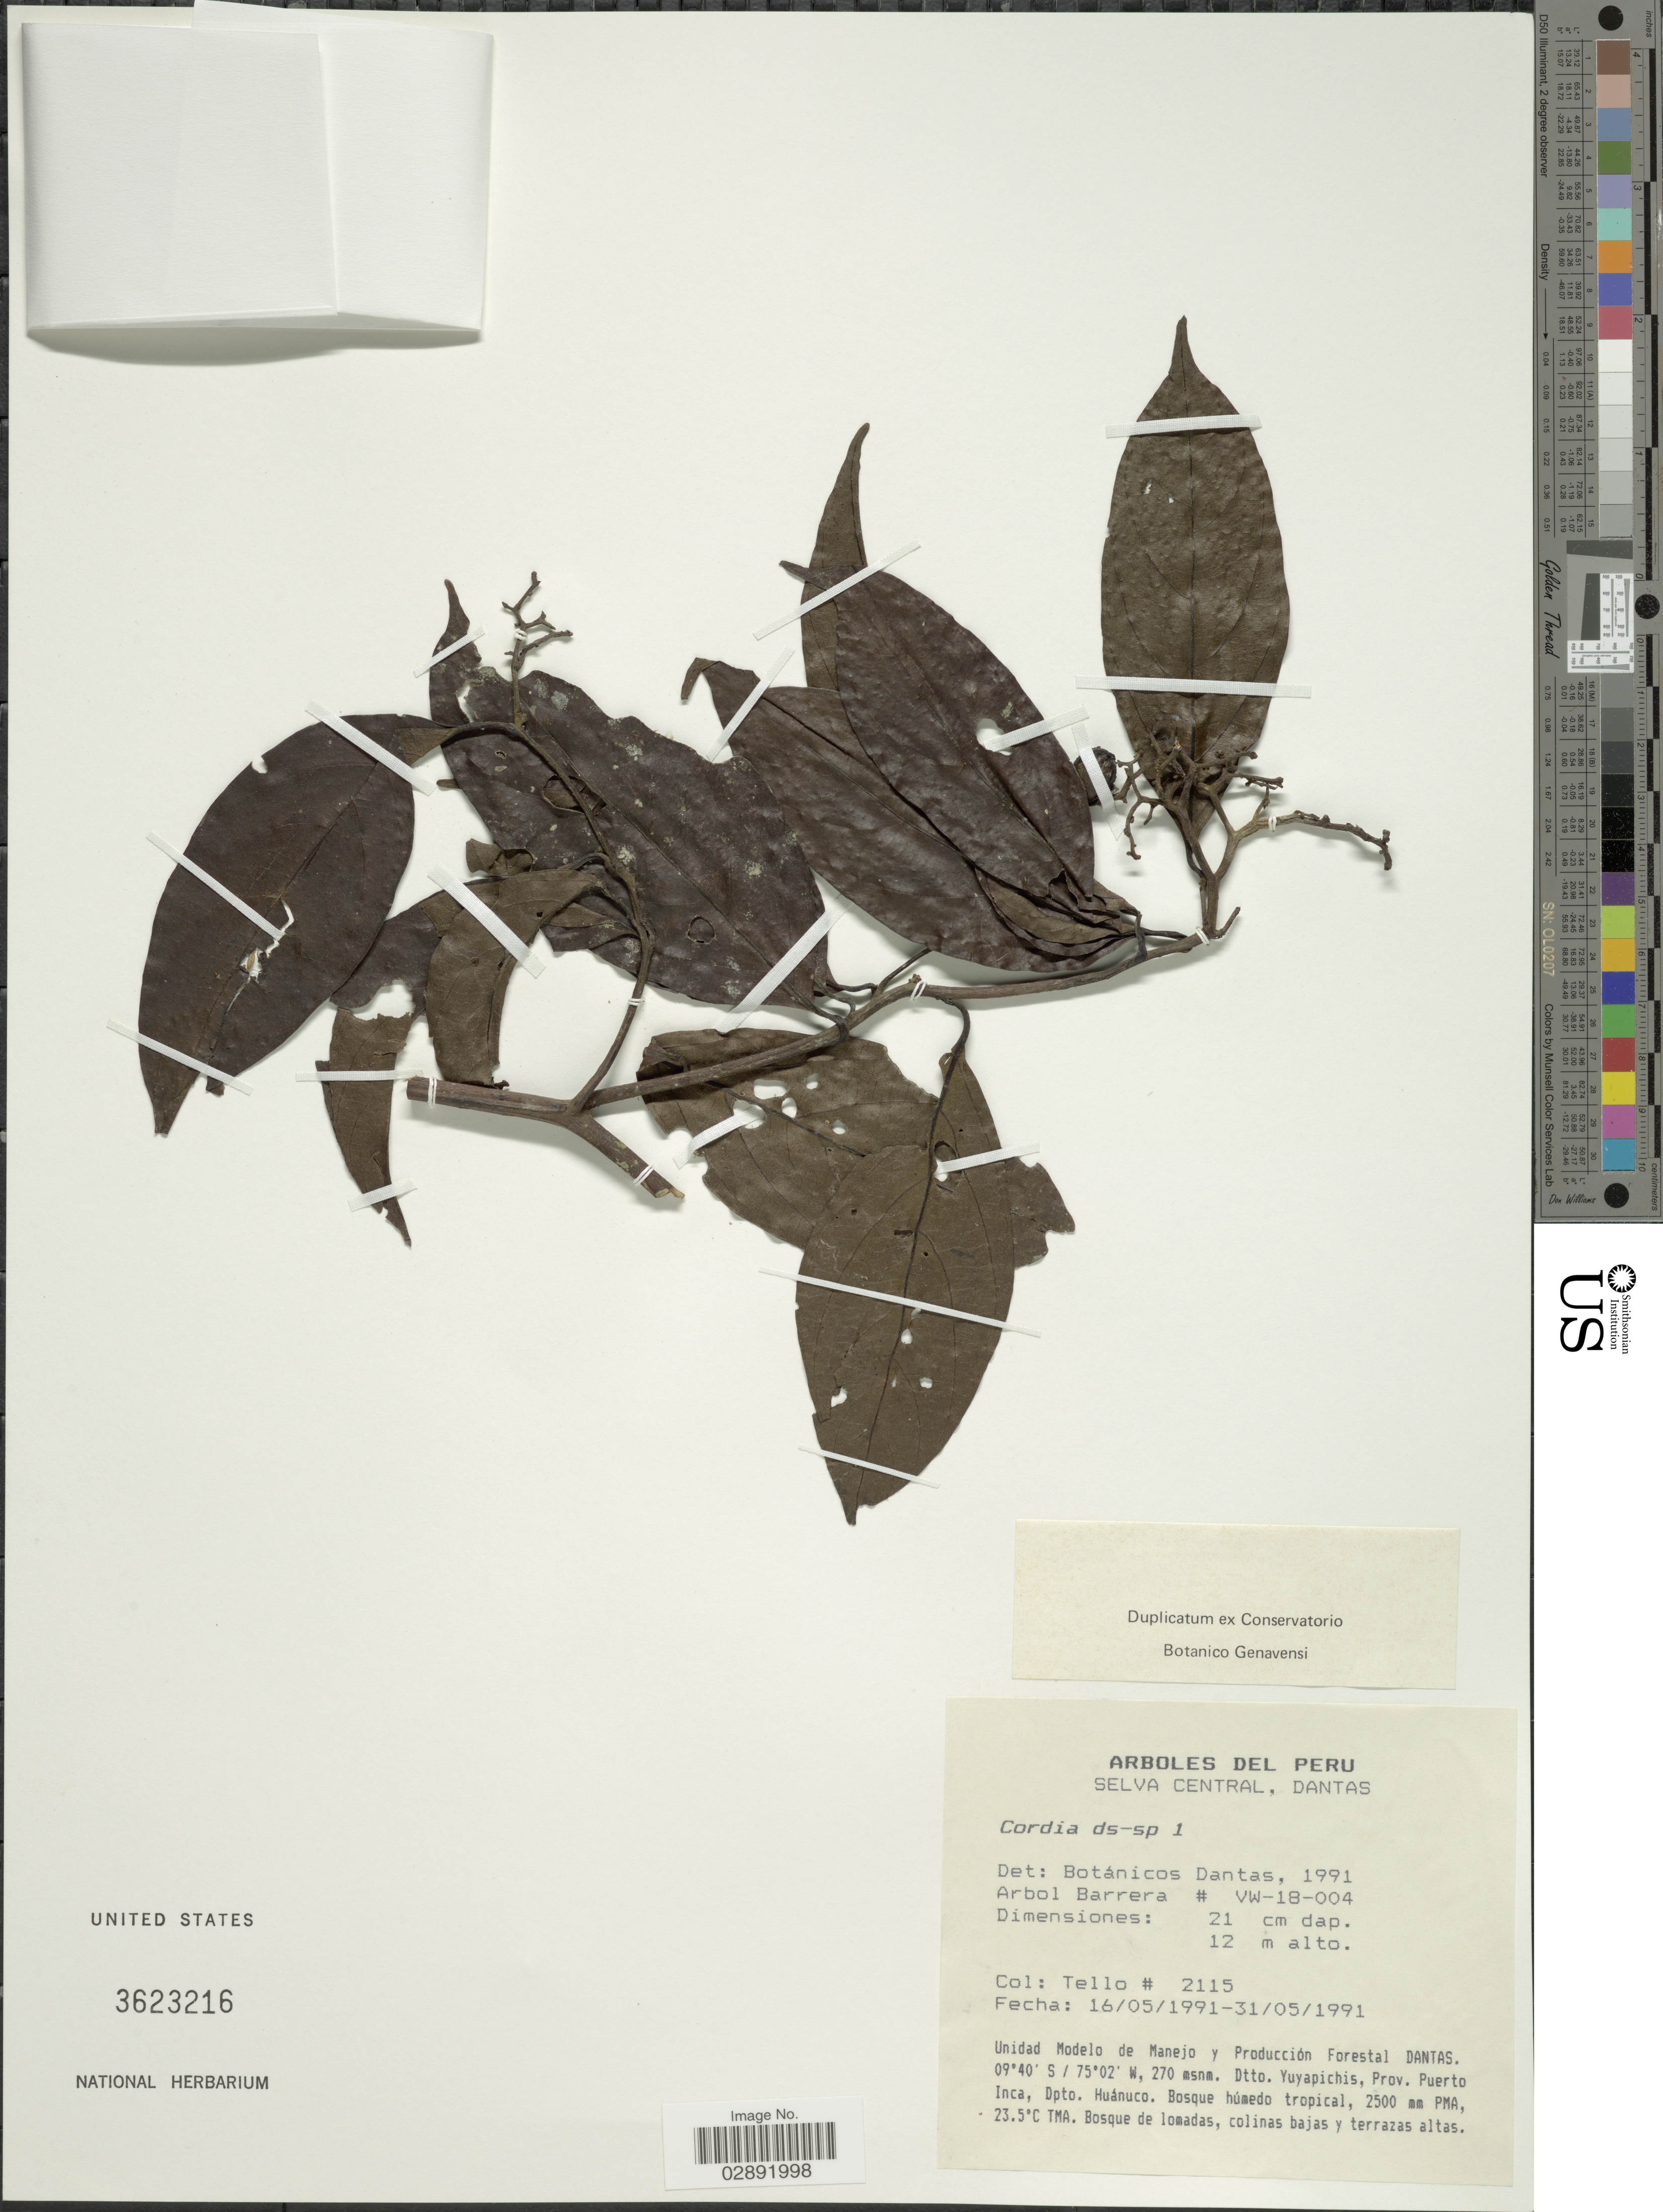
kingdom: Plantae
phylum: Tracheophyta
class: Magnoliopsida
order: Boraginales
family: Cordiaceae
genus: Cordia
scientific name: Cordia sp.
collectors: -. Tello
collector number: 2115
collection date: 1991-05-16/1991-05-31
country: Peru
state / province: Huánuco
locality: Selva Central, Dantas, Unidad Modelo de Manejo y Producción Forestal Dantas, Dtto. Yuyapichis, Prov. Puerto Inca, Dpto. Huánuco. 2500 mm PMA, 23.5°C TMA.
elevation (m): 270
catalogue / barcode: US 3623216